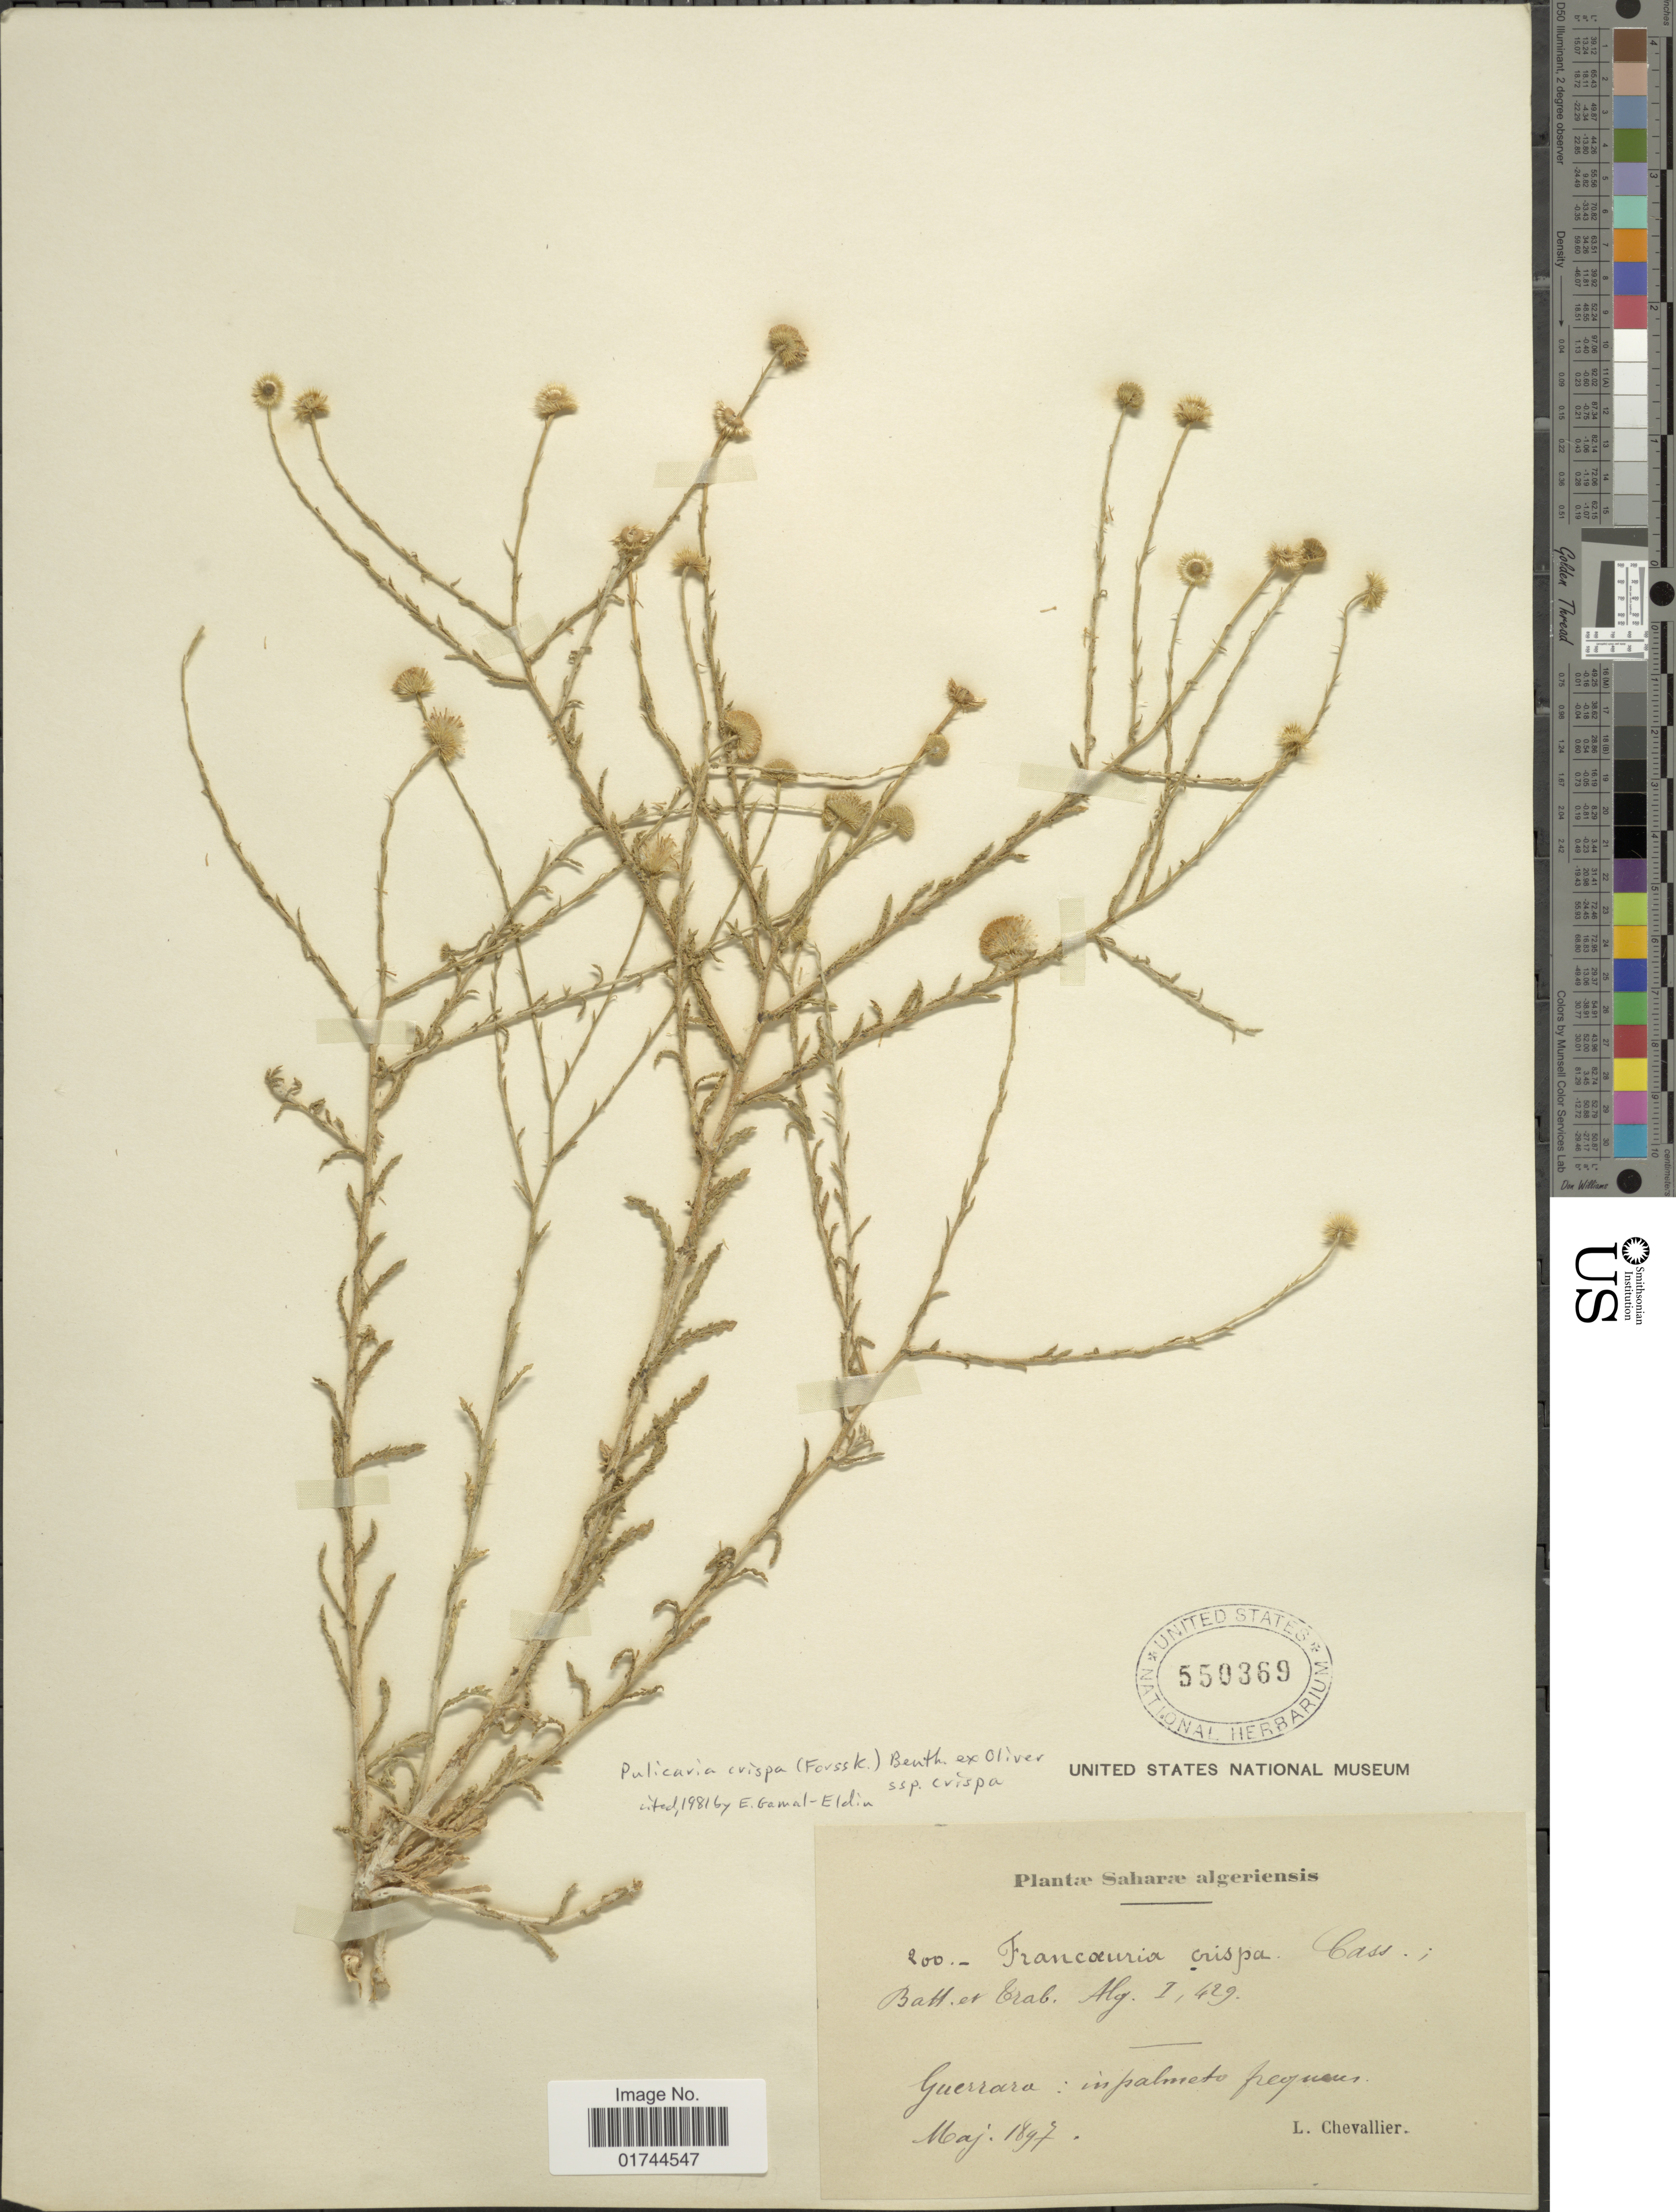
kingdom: Plantae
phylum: Tracheophyta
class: Magnoliopsida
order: Asterales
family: Asteraceae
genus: Pulicaria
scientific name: Pulicaria crispa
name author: Sch. Bip.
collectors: L. Chevallier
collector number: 200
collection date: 1897-05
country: Algeria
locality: Saharae algeriensis, Guerrara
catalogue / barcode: US 550369